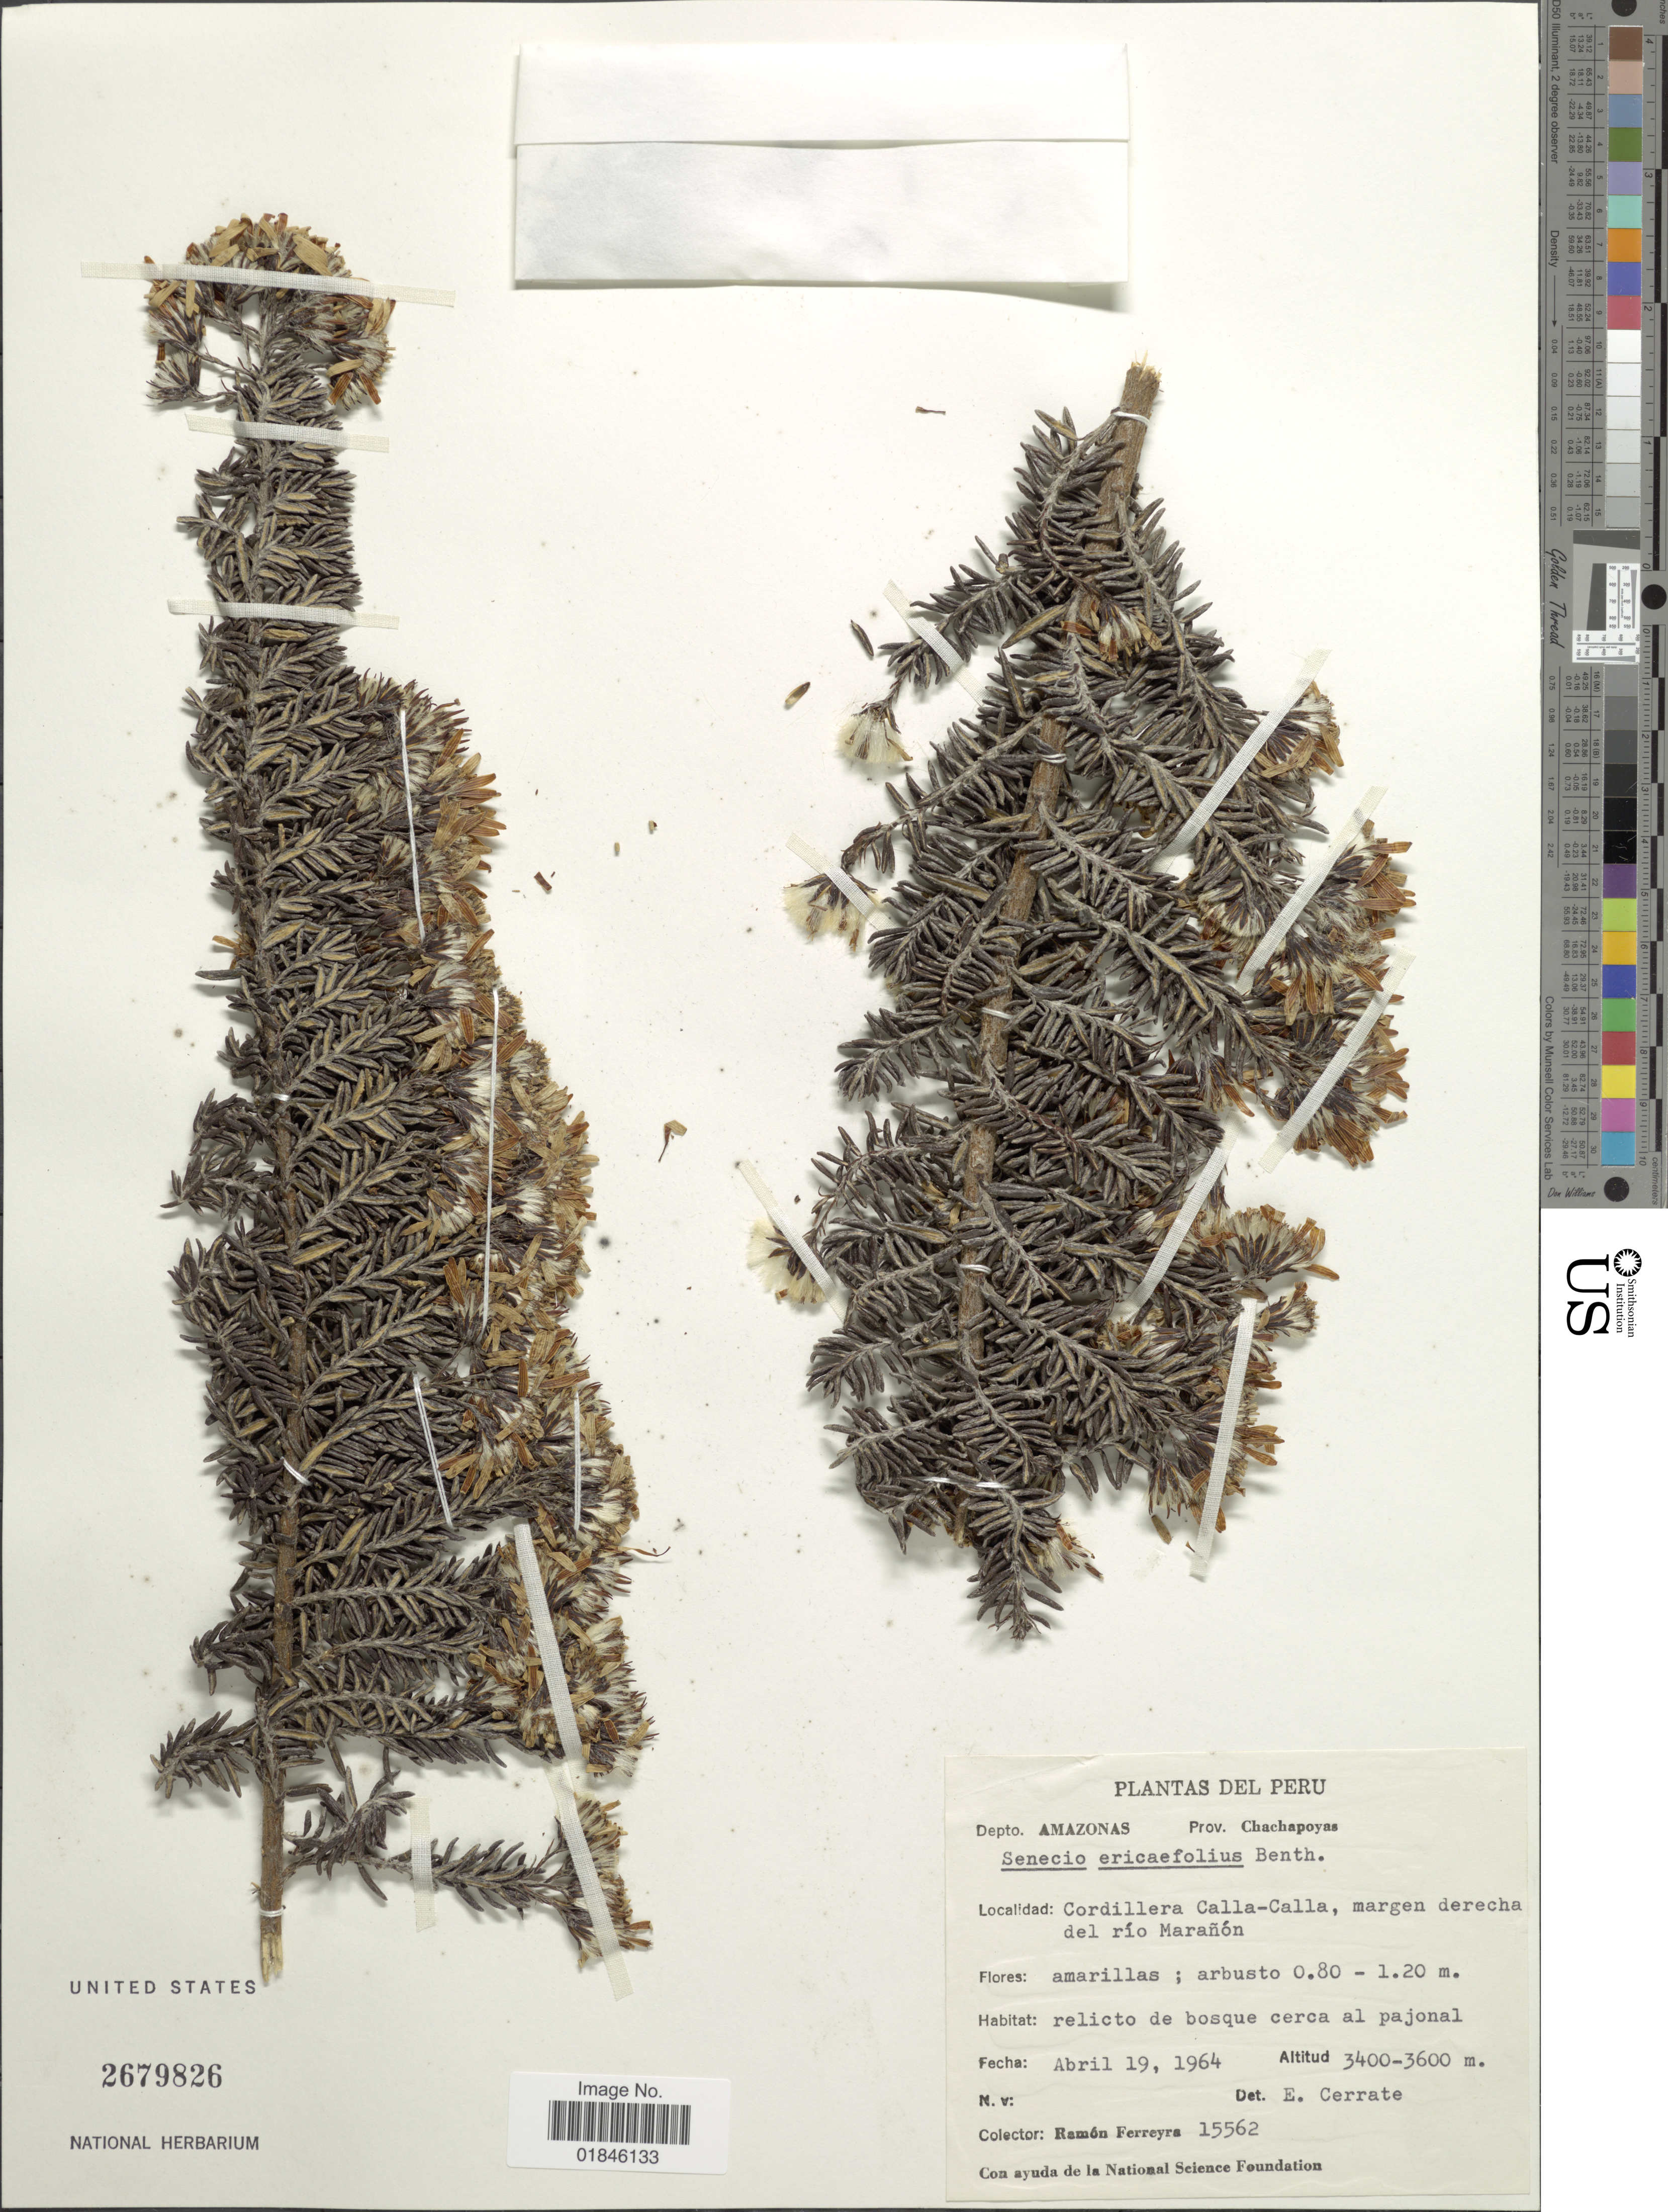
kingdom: Plantae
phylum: Tracheophyta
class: Magnoliopsida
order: Asterales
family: Asteraceae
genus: Pentacalia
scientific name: Pentacalia peruviana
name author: (Pers.) Cuatrec.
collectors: R. A. Ferreyra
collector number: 15562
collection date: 1964-04-19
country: Peru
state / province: Amazonas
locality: Depto. Amazonas. Prov. Chachapoyas. Cordillera Calla-Calla, margen derecha del río Marañón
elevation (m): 3400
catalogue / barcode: US 2679826